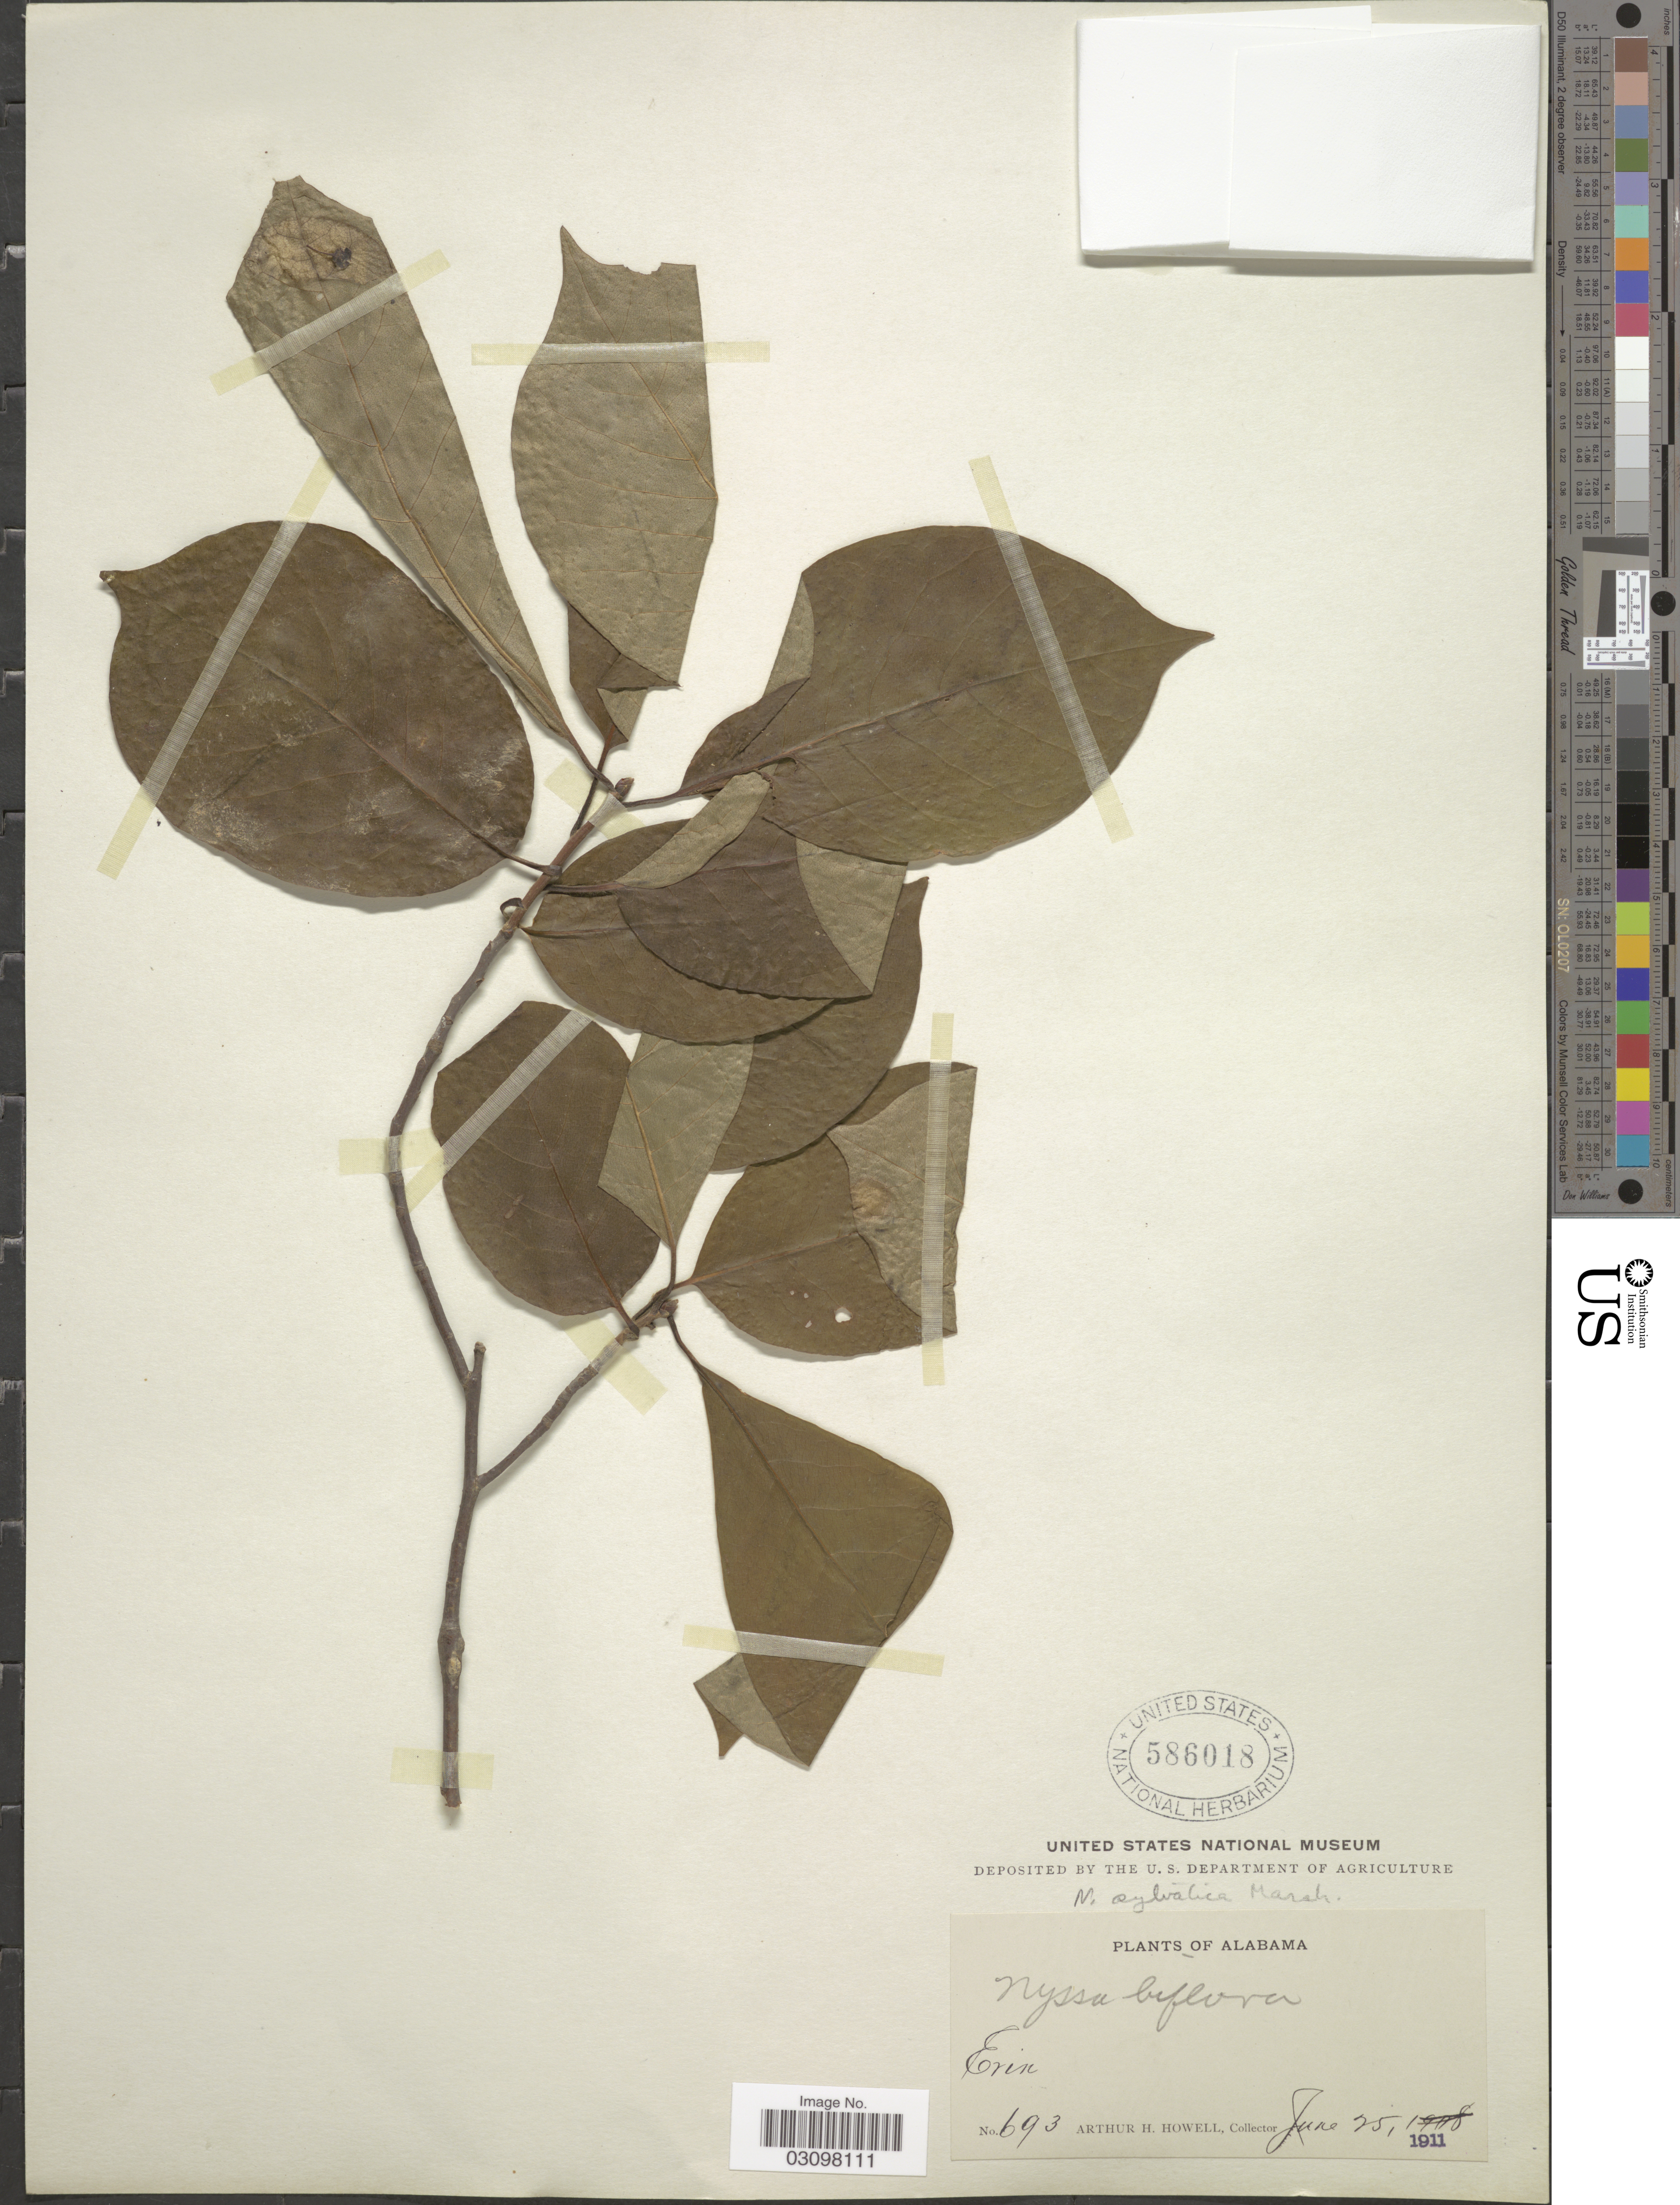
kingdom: Plantae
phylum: Tracheophyta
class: Magnoliopsida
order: Cornales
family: Nyssaceae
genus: Nyssa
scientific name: Nyssa sylvatica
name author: Marshall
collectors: A. Howell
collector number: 693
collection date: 1911-06-25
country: United States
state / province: Alabama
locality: Erin.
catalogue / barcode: US 586018